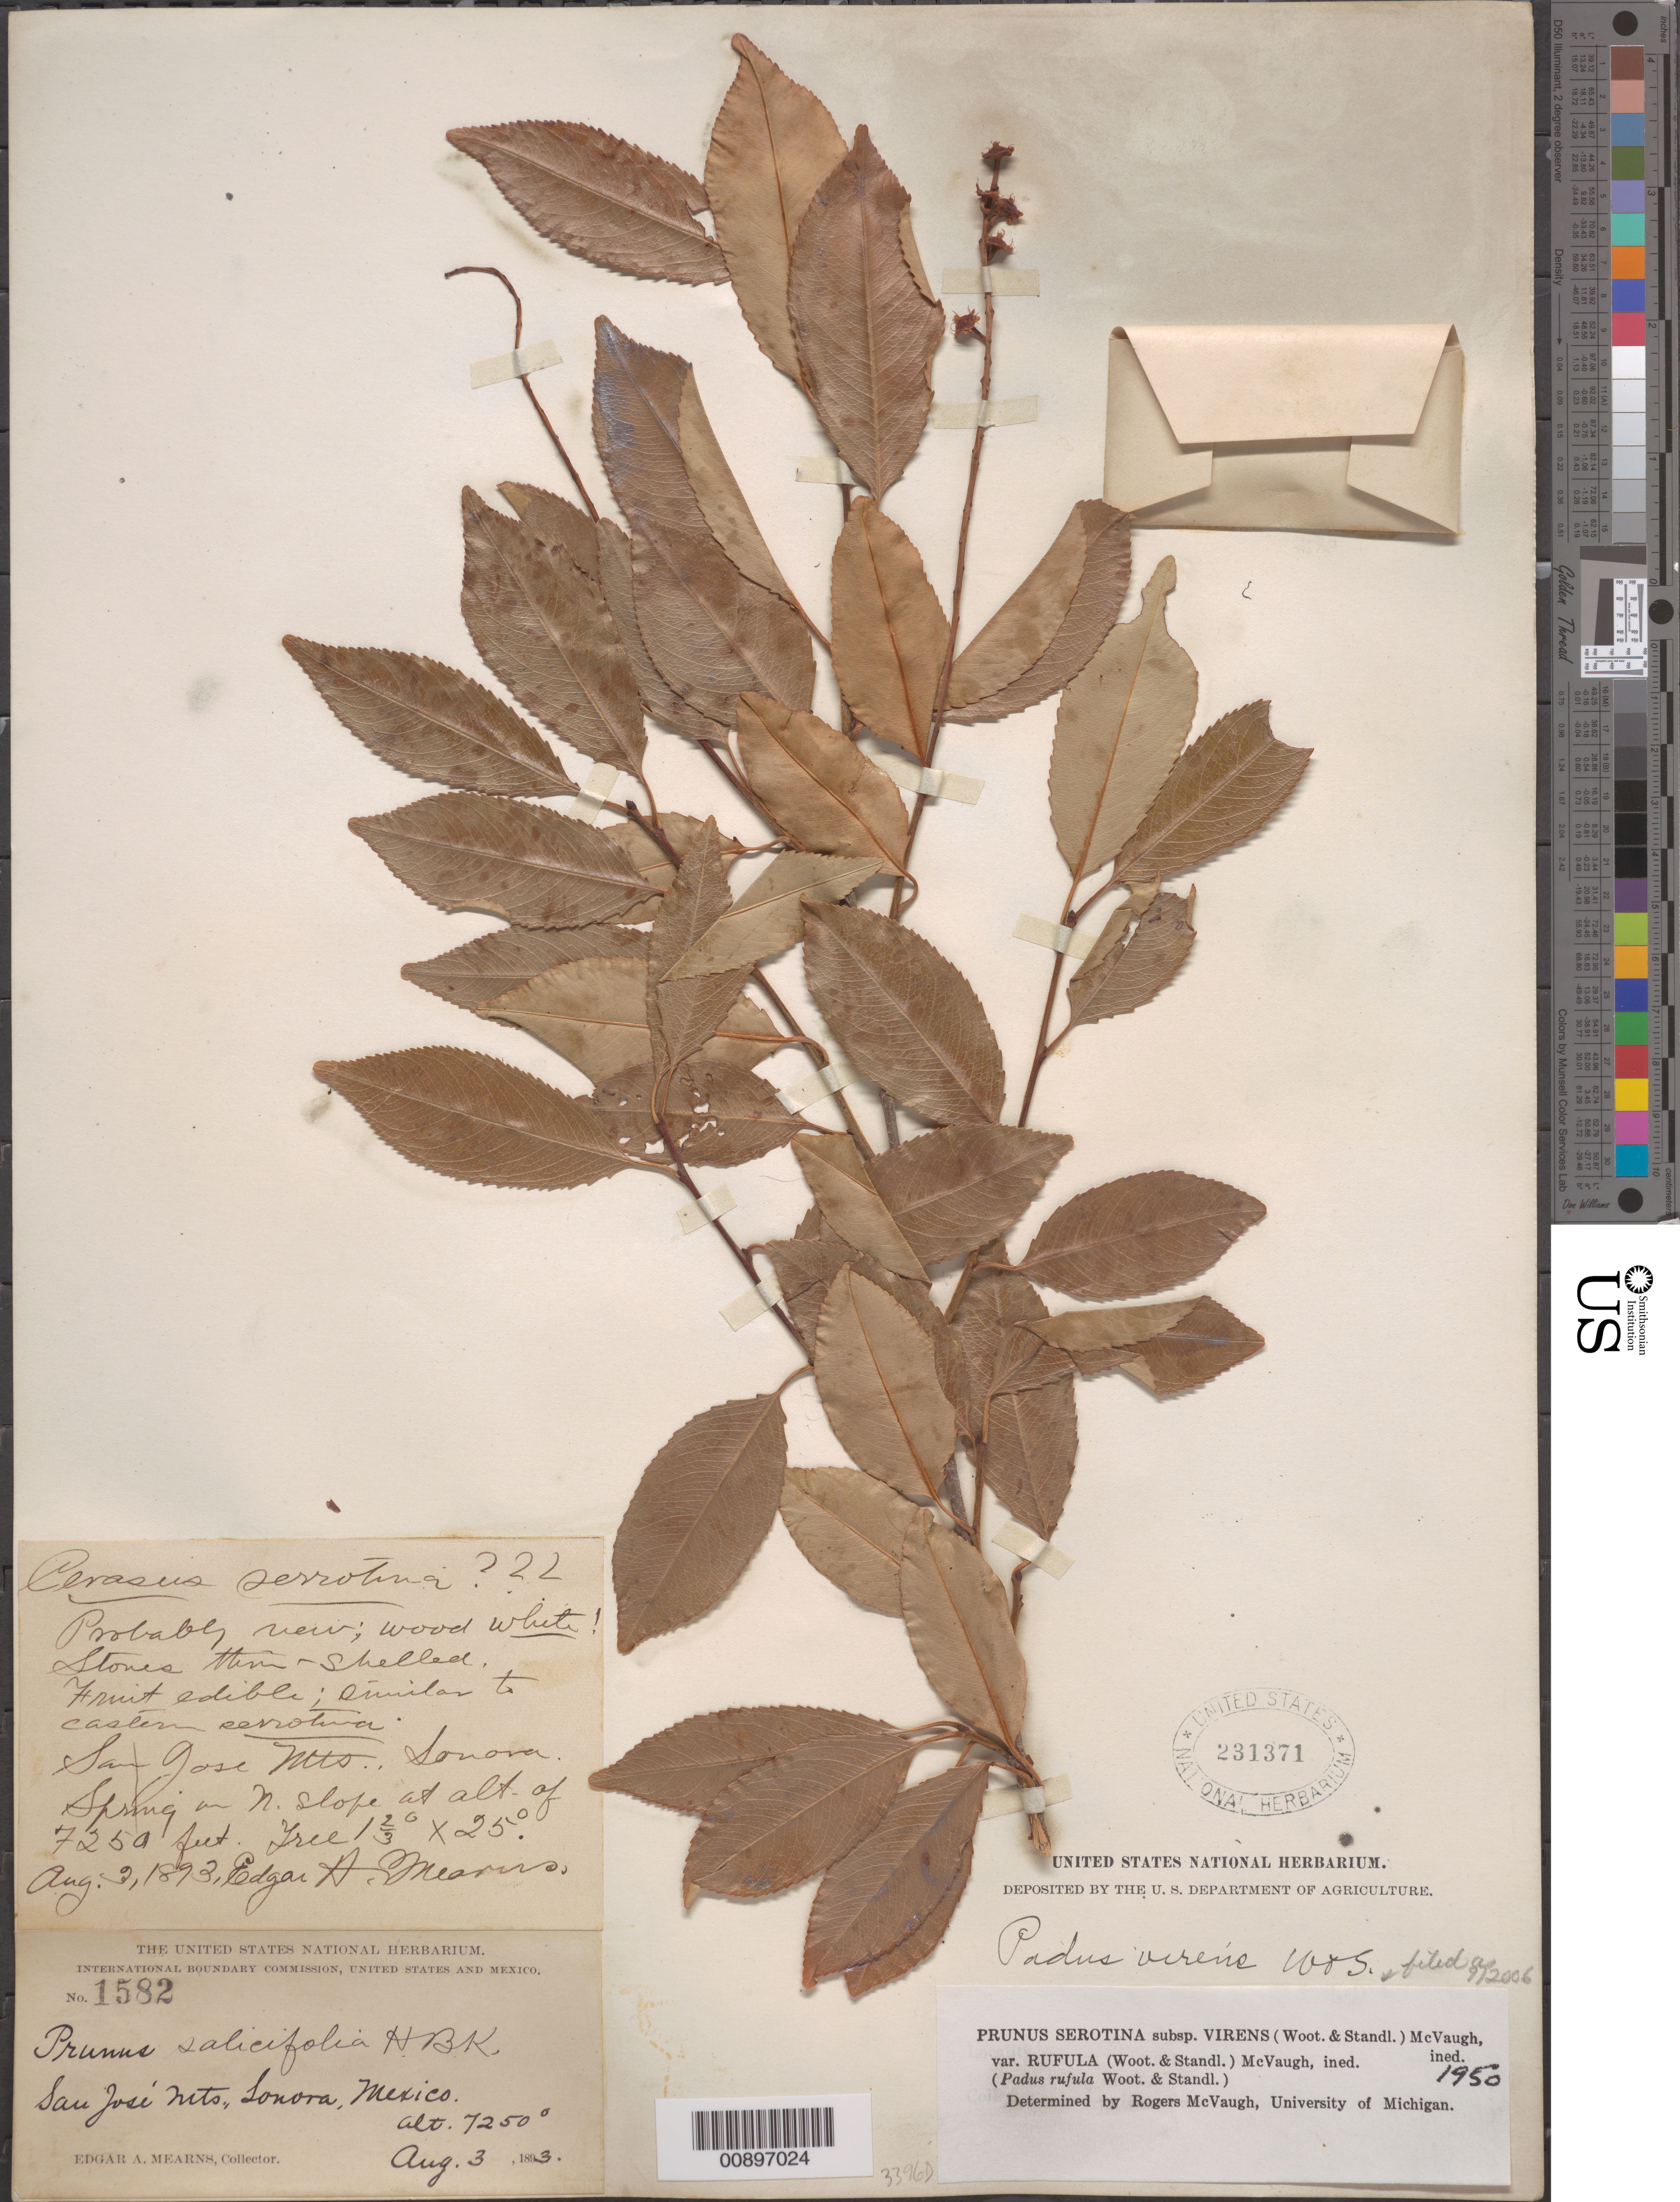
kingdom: Plantae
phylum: Tracheophyta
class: Magnoliopsida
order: Rosales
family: Rosaceae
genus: Prunus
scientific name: Prunus serotina var. rufula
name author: (Wooton & Standl.) McVaugh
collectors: E. A. Mearns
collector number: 1582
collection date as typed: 03 Aug 1893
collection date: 1893-08-03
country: Mexico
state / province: Sonora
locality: San José Mts., Sonora.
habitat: Spring in N slope.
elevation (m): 2210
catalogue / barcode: US 231371